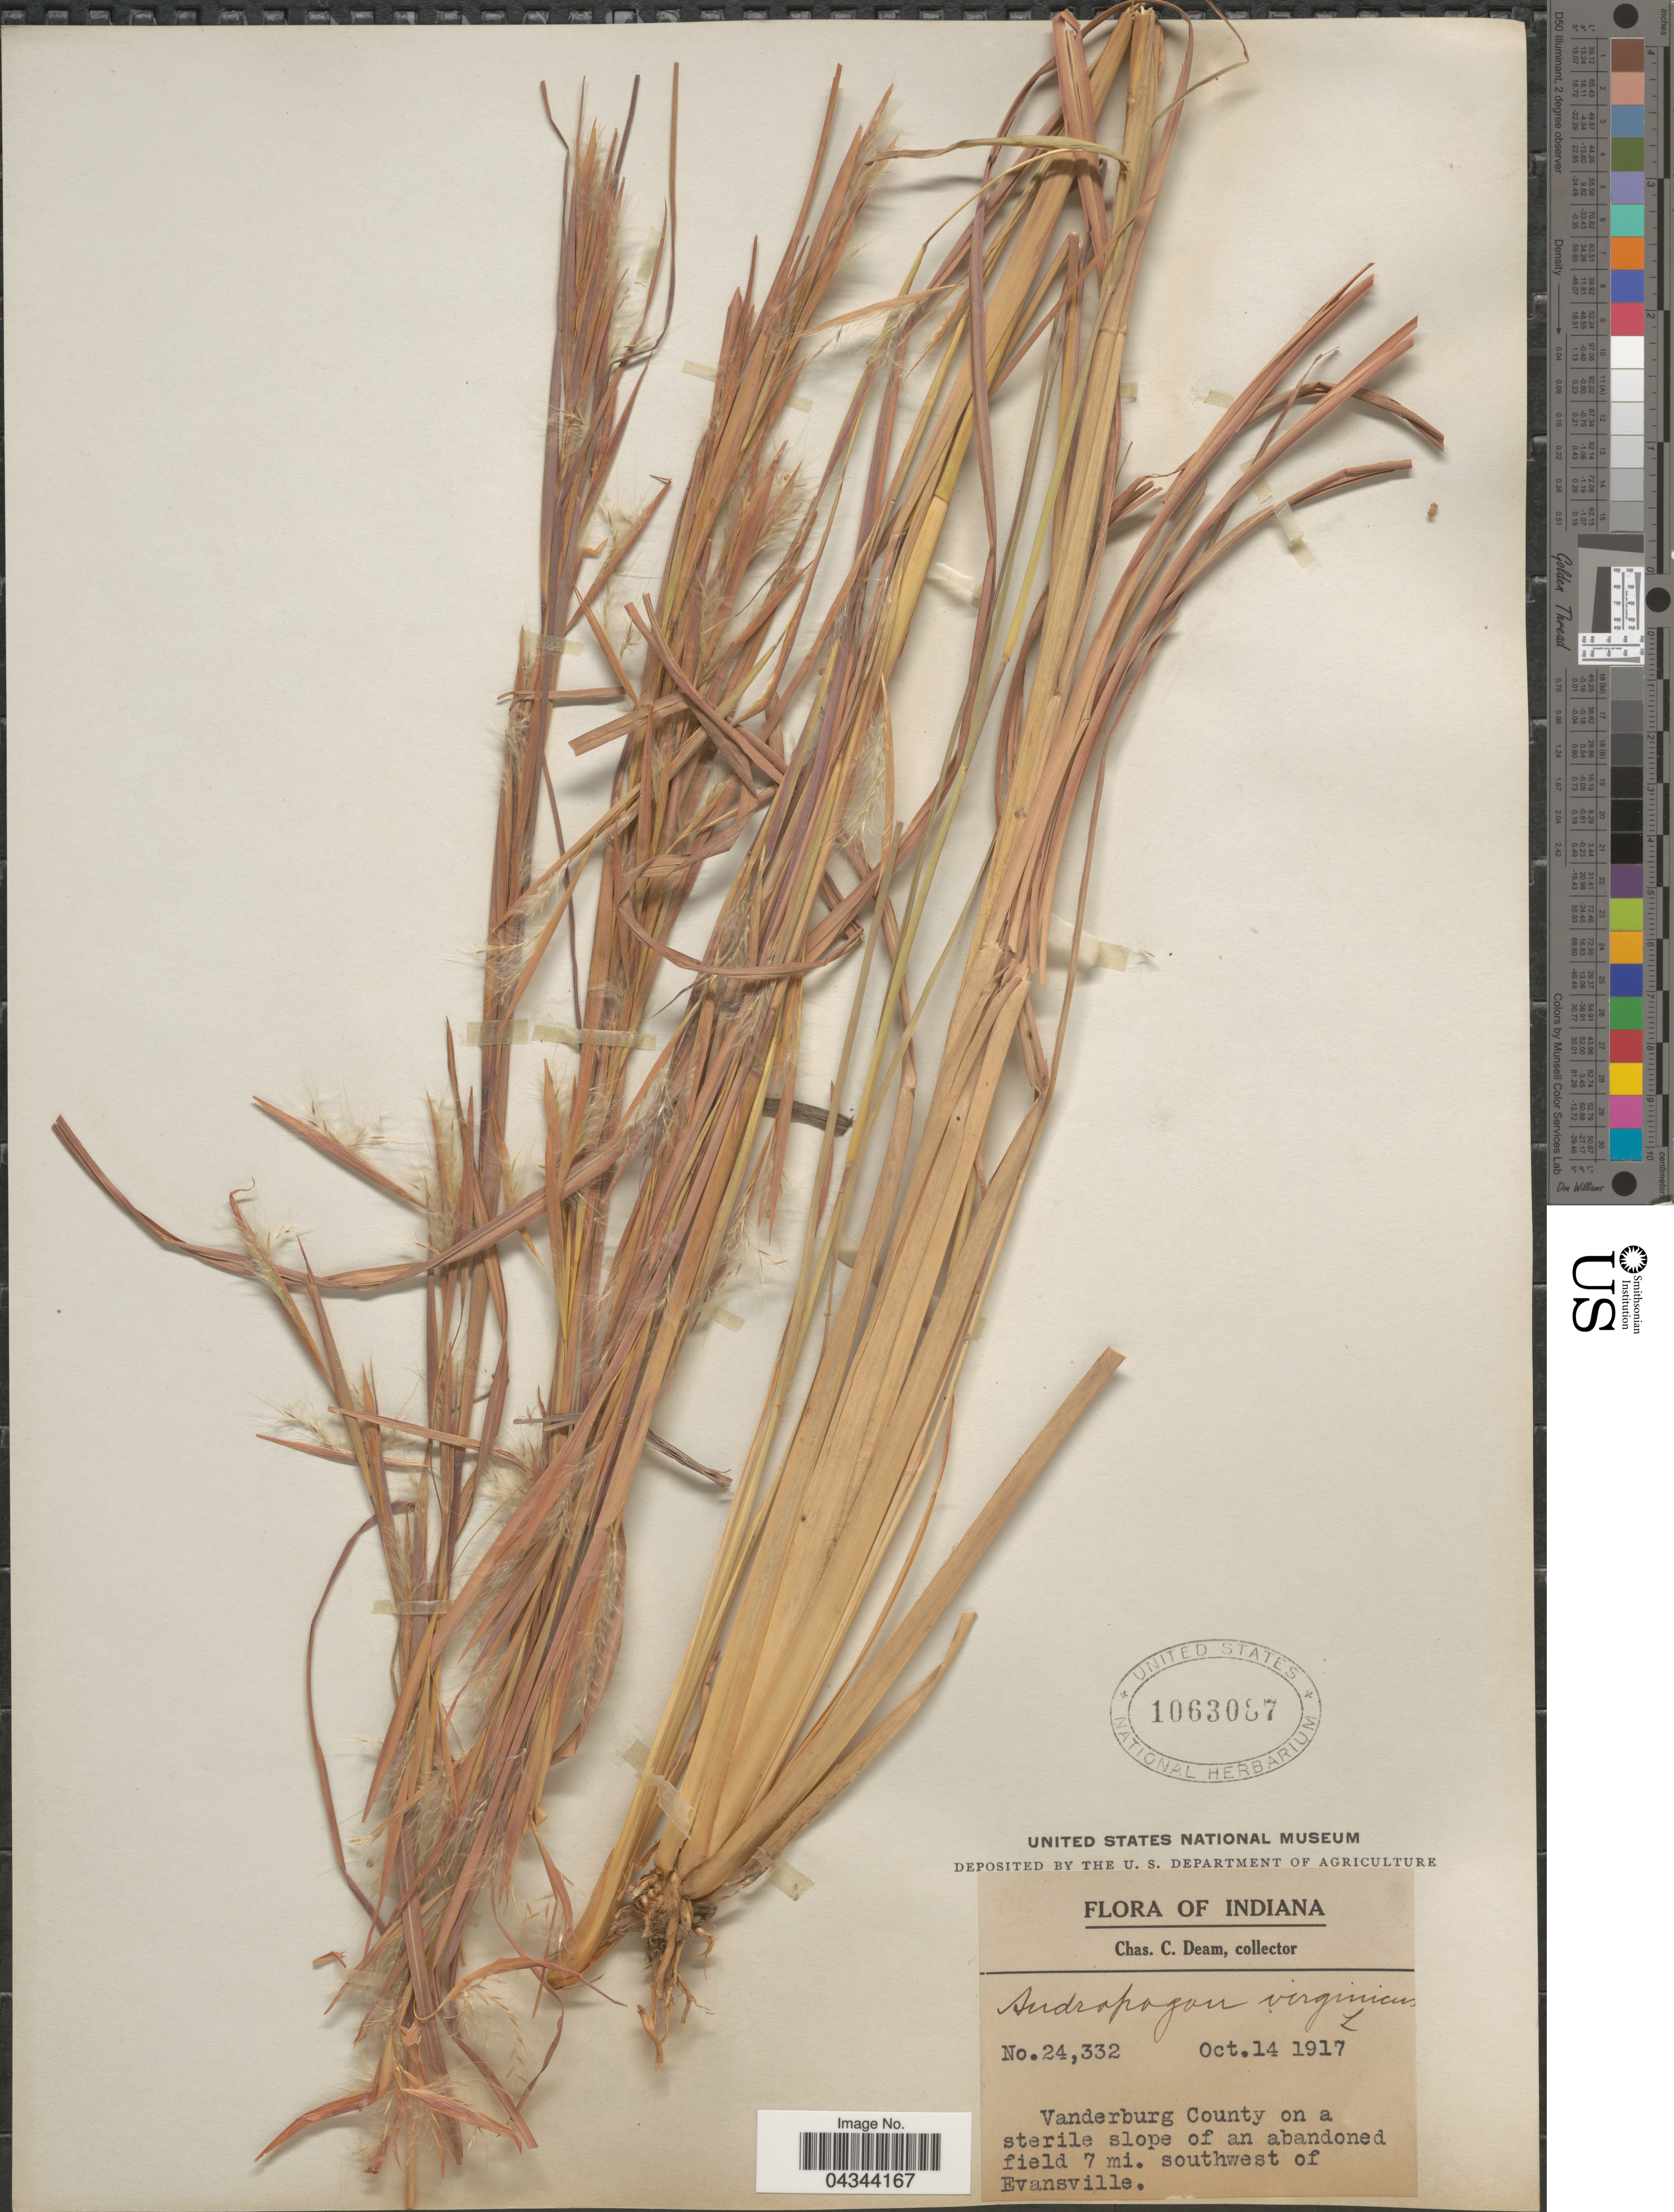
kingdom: Plantae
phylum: Tracheophyta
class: Liliopsida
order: Poales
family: Poaceae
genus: Andropogon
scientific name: Andropogon virginicus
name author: L.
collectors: C. C. Deam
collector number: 24332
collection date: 1917-10-14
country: United States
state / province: Indiana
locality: Vanderburg County on a sterile slope of an abandoned field 7 mi. southwest of Evansville.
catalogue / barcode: US 1063087